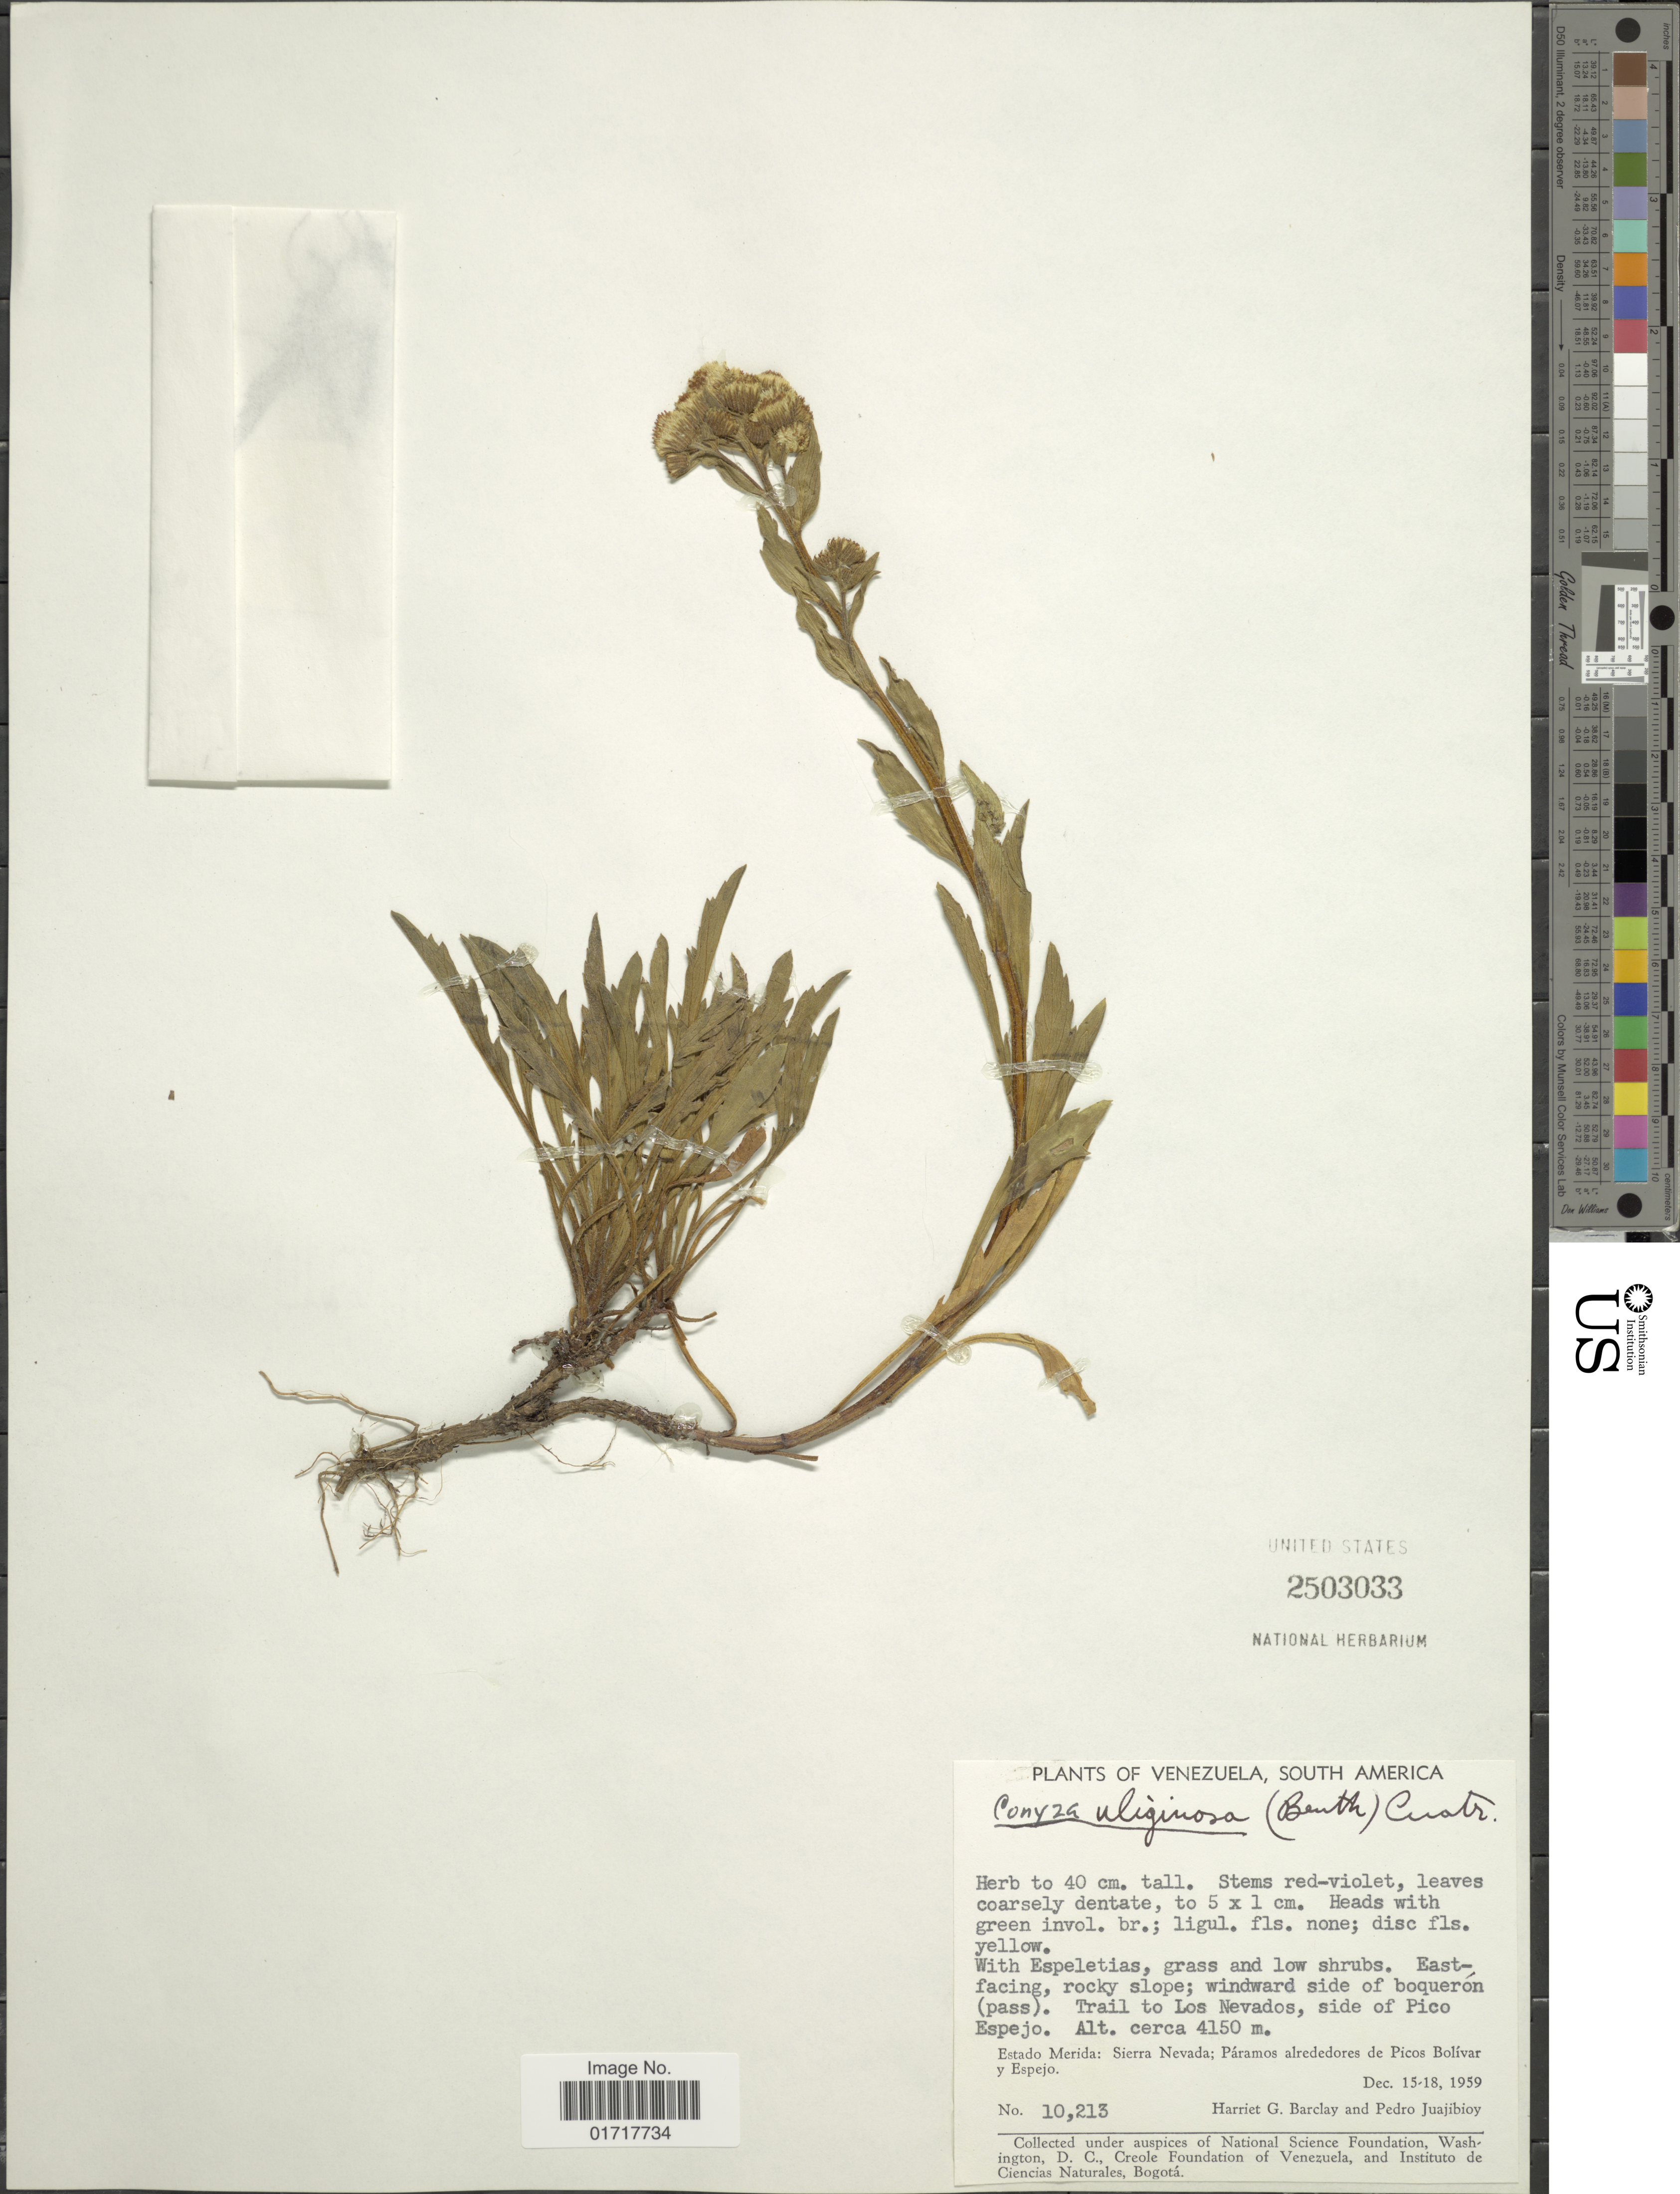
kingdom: Plantae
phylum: Tracheophyta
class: Magnoliopsida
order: Asterales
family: Asteraceae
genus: Conyza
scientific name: Conyza uliginosa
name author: (Benth.) Cuatrec.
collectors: H. G. Barclay & P. Juajibioy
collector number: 10213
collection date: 1959-12-15/1959-12-18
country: Venezuela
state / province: Mérida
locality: Estado Merida: Sierra Nevada; Paramos alrededores de Picos Bolivar y Espejo, Trail to Los Nevados, side of Pico Espejo.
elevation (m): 4150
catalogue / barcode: US 2503033